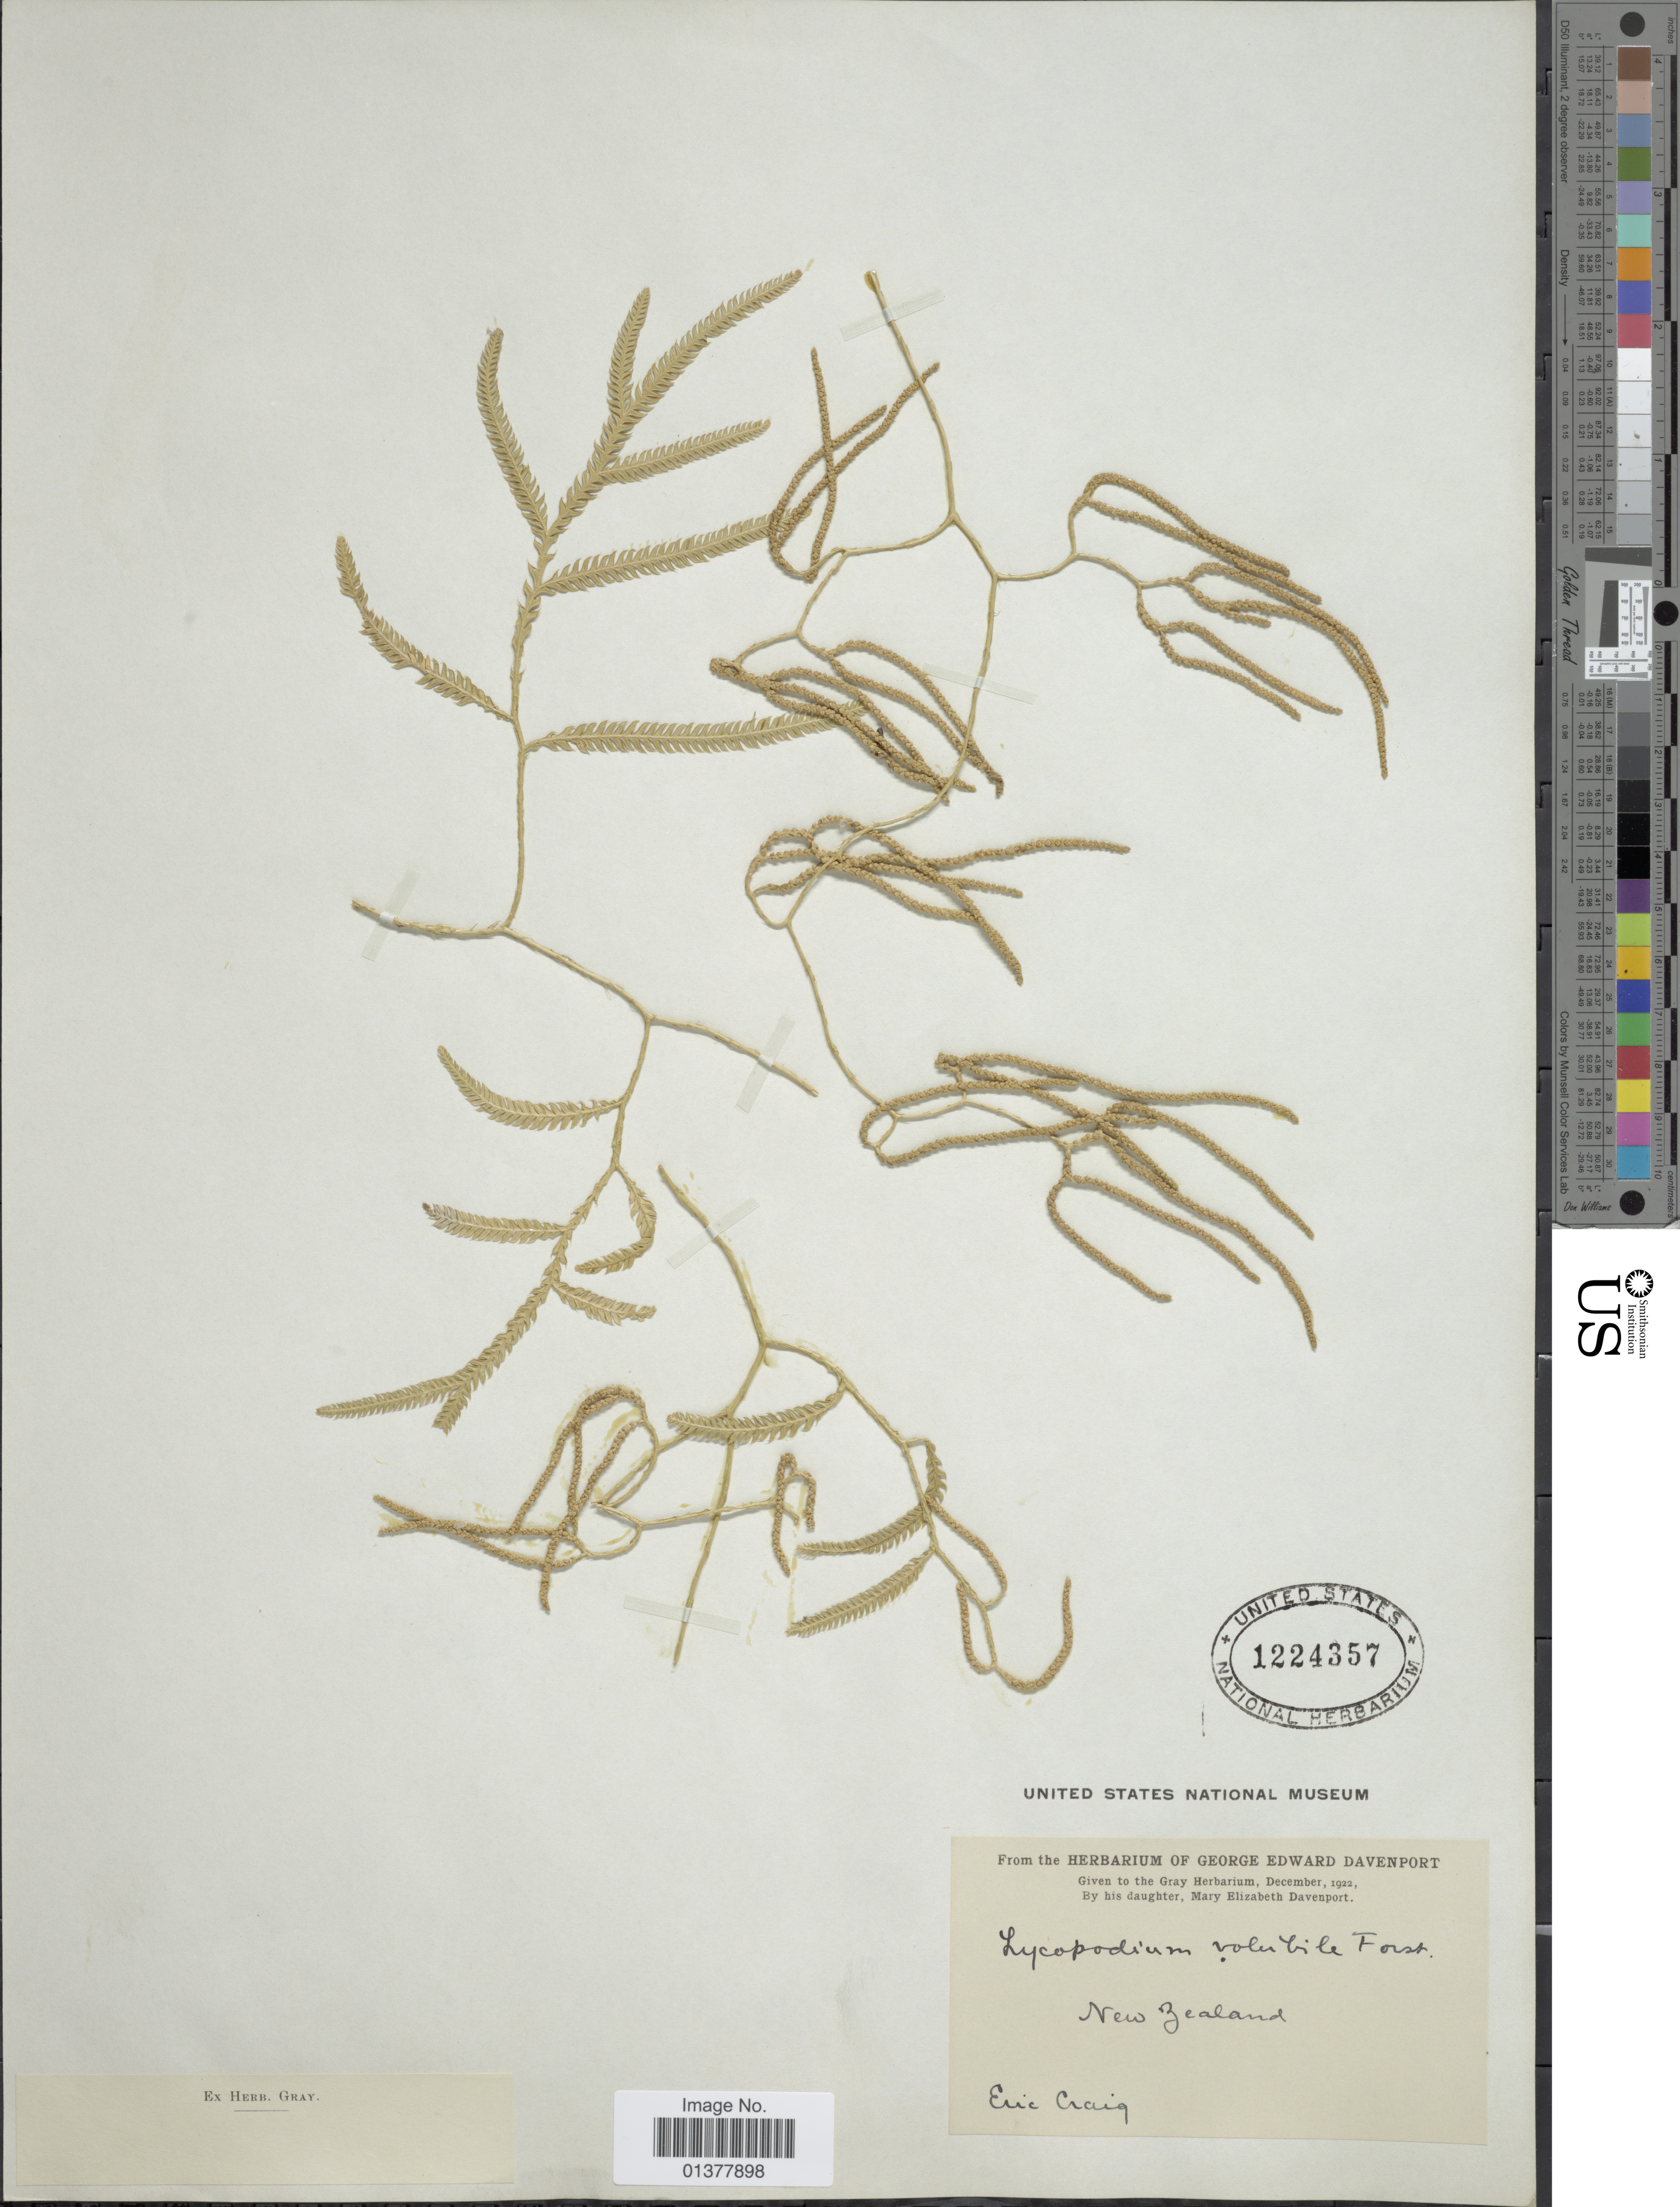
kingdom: Plantae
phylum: Tracheophyta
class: Lycopodiopsida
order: Lycopodiales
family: Lycopodiaceae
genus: Pseudodiphasium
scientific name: Pseudodiphasium volubile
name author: (G. Forst.) Holub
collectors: E. Craig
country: New Zealand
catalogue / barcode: US 1224357